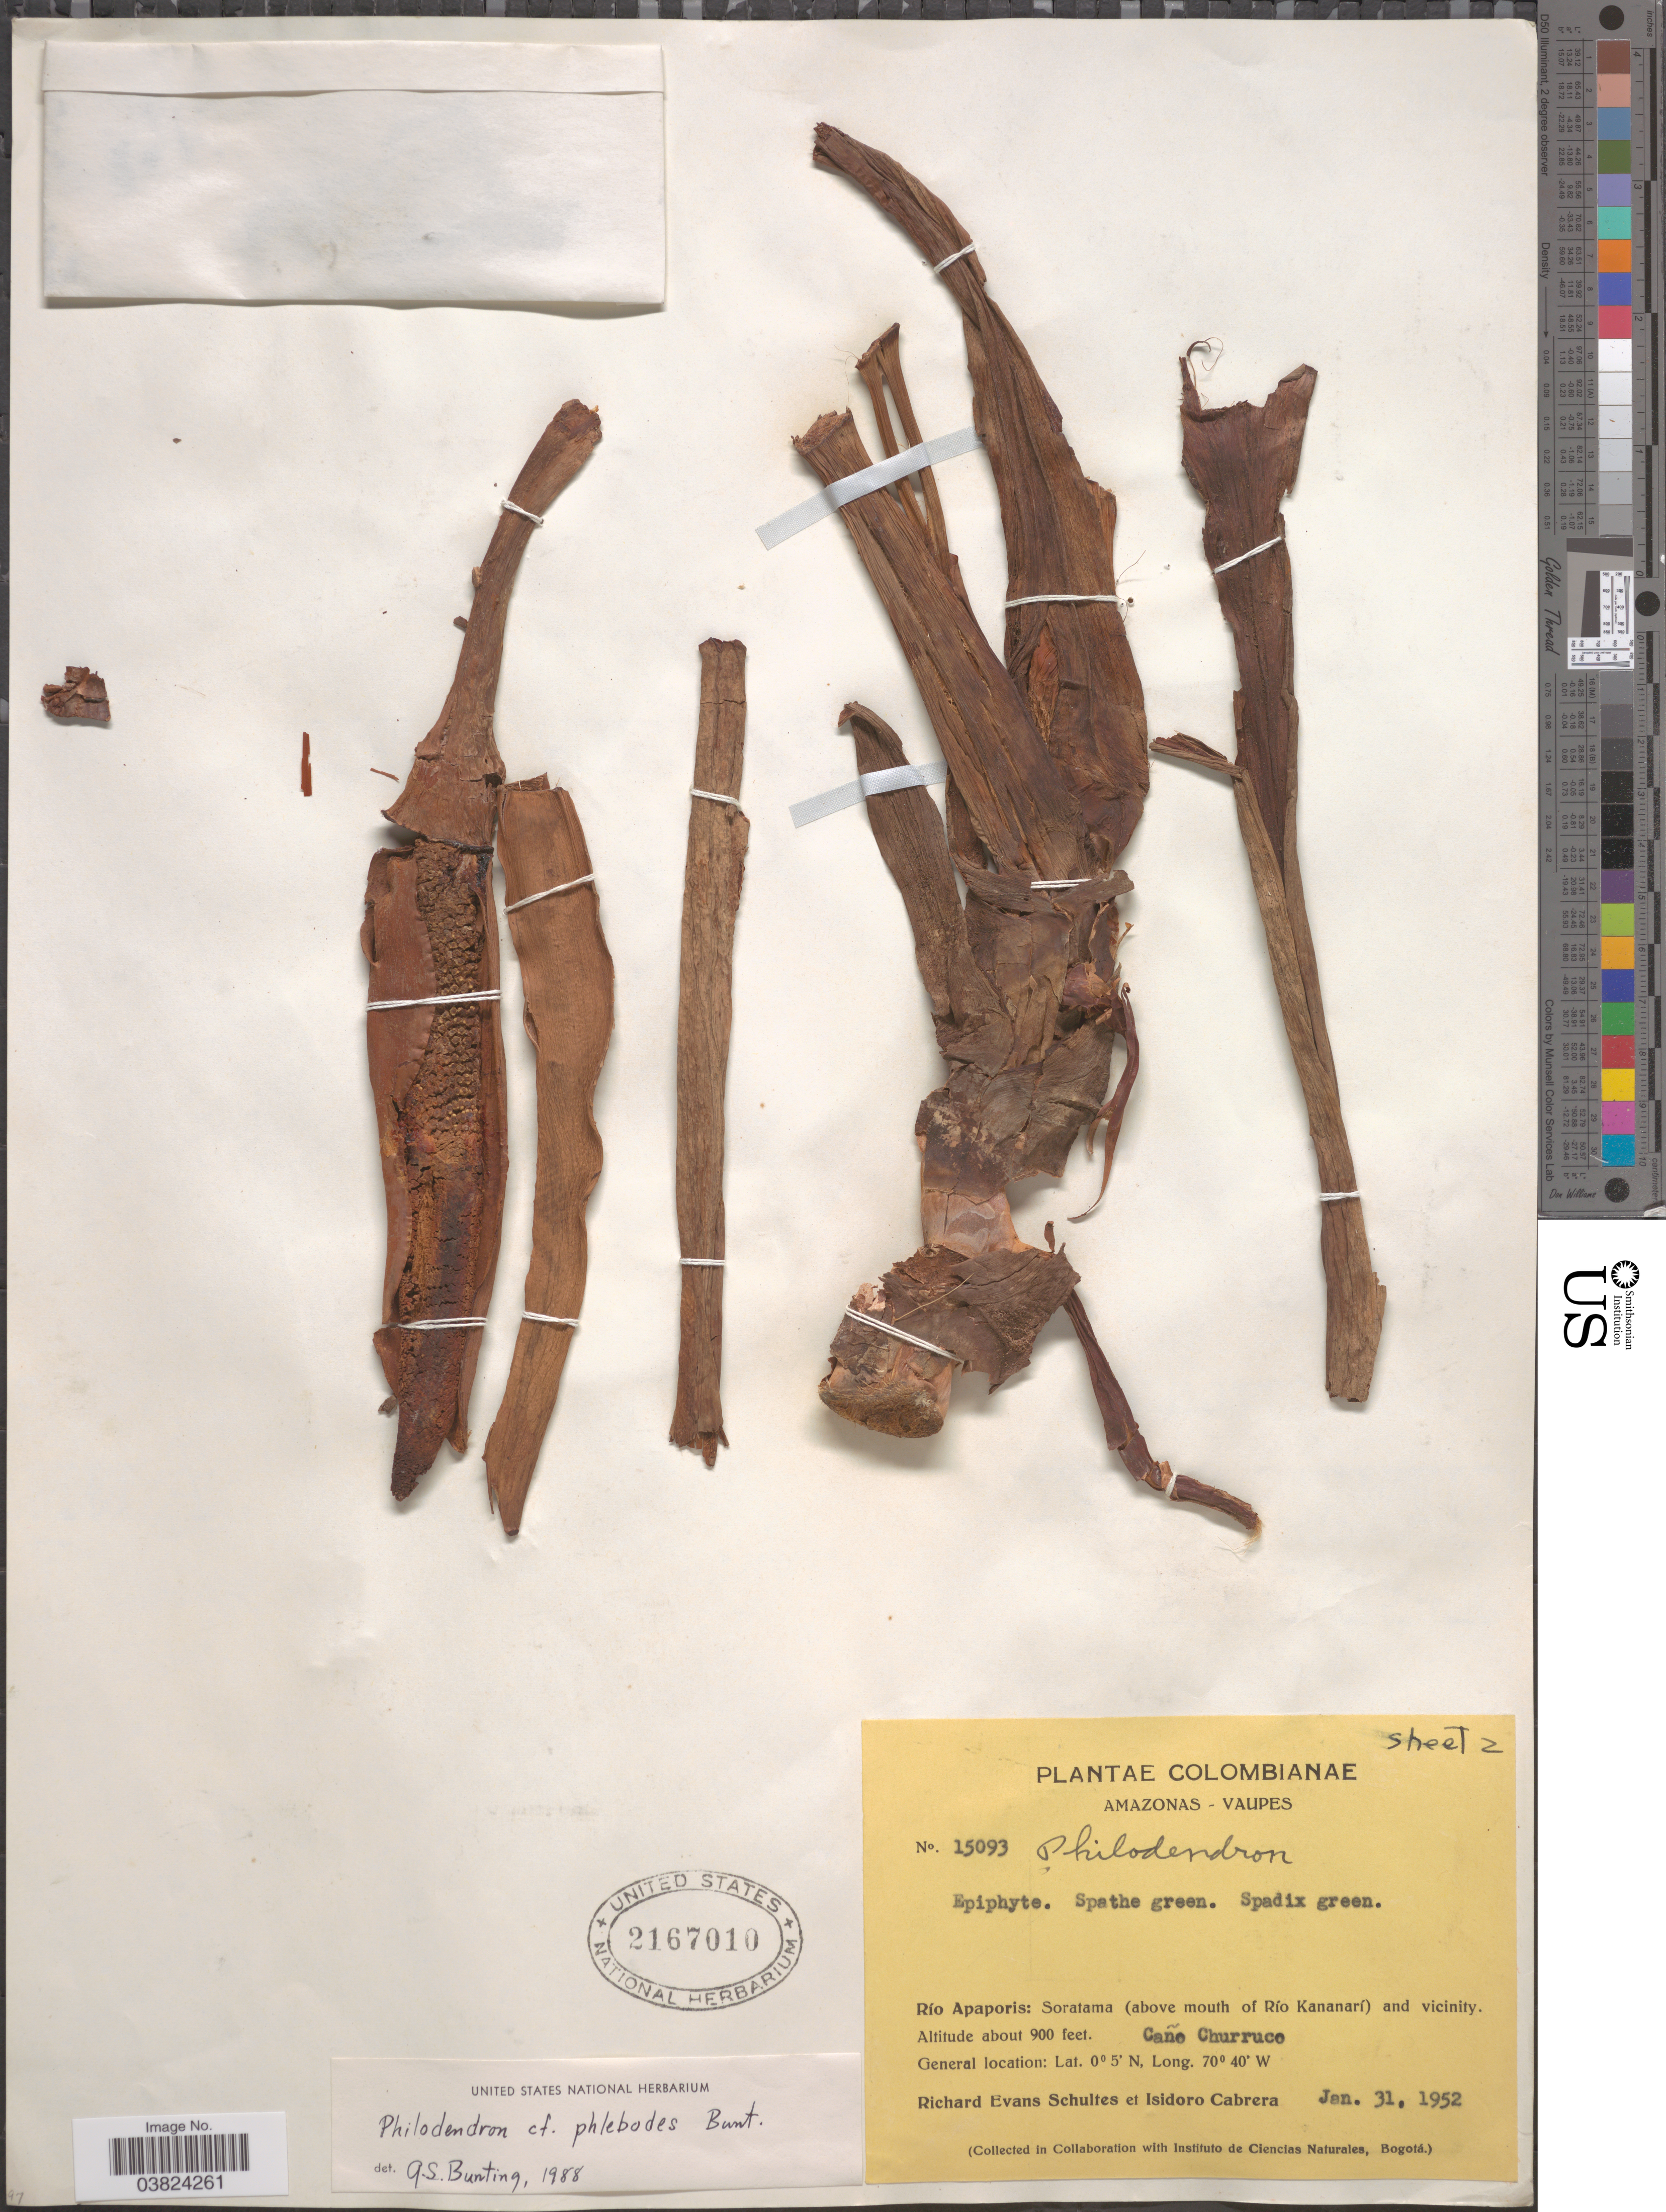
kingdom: Plantae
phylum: Tracheophyta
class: Liliopsida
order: Alismatales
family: Araceae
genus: Philodendron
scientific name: Philodendron phlebodes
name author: G.S. Bunting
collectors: R. E. Schultes & I. Cabrera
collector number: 15093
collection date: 1952-01-31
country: Colombia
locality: Amazonas-Vaupes. Río Apaporis: Soratama (above mouth of Río Kananarí) and vicinity. Caño Churruco.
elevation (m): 274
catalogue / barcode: US 2167010